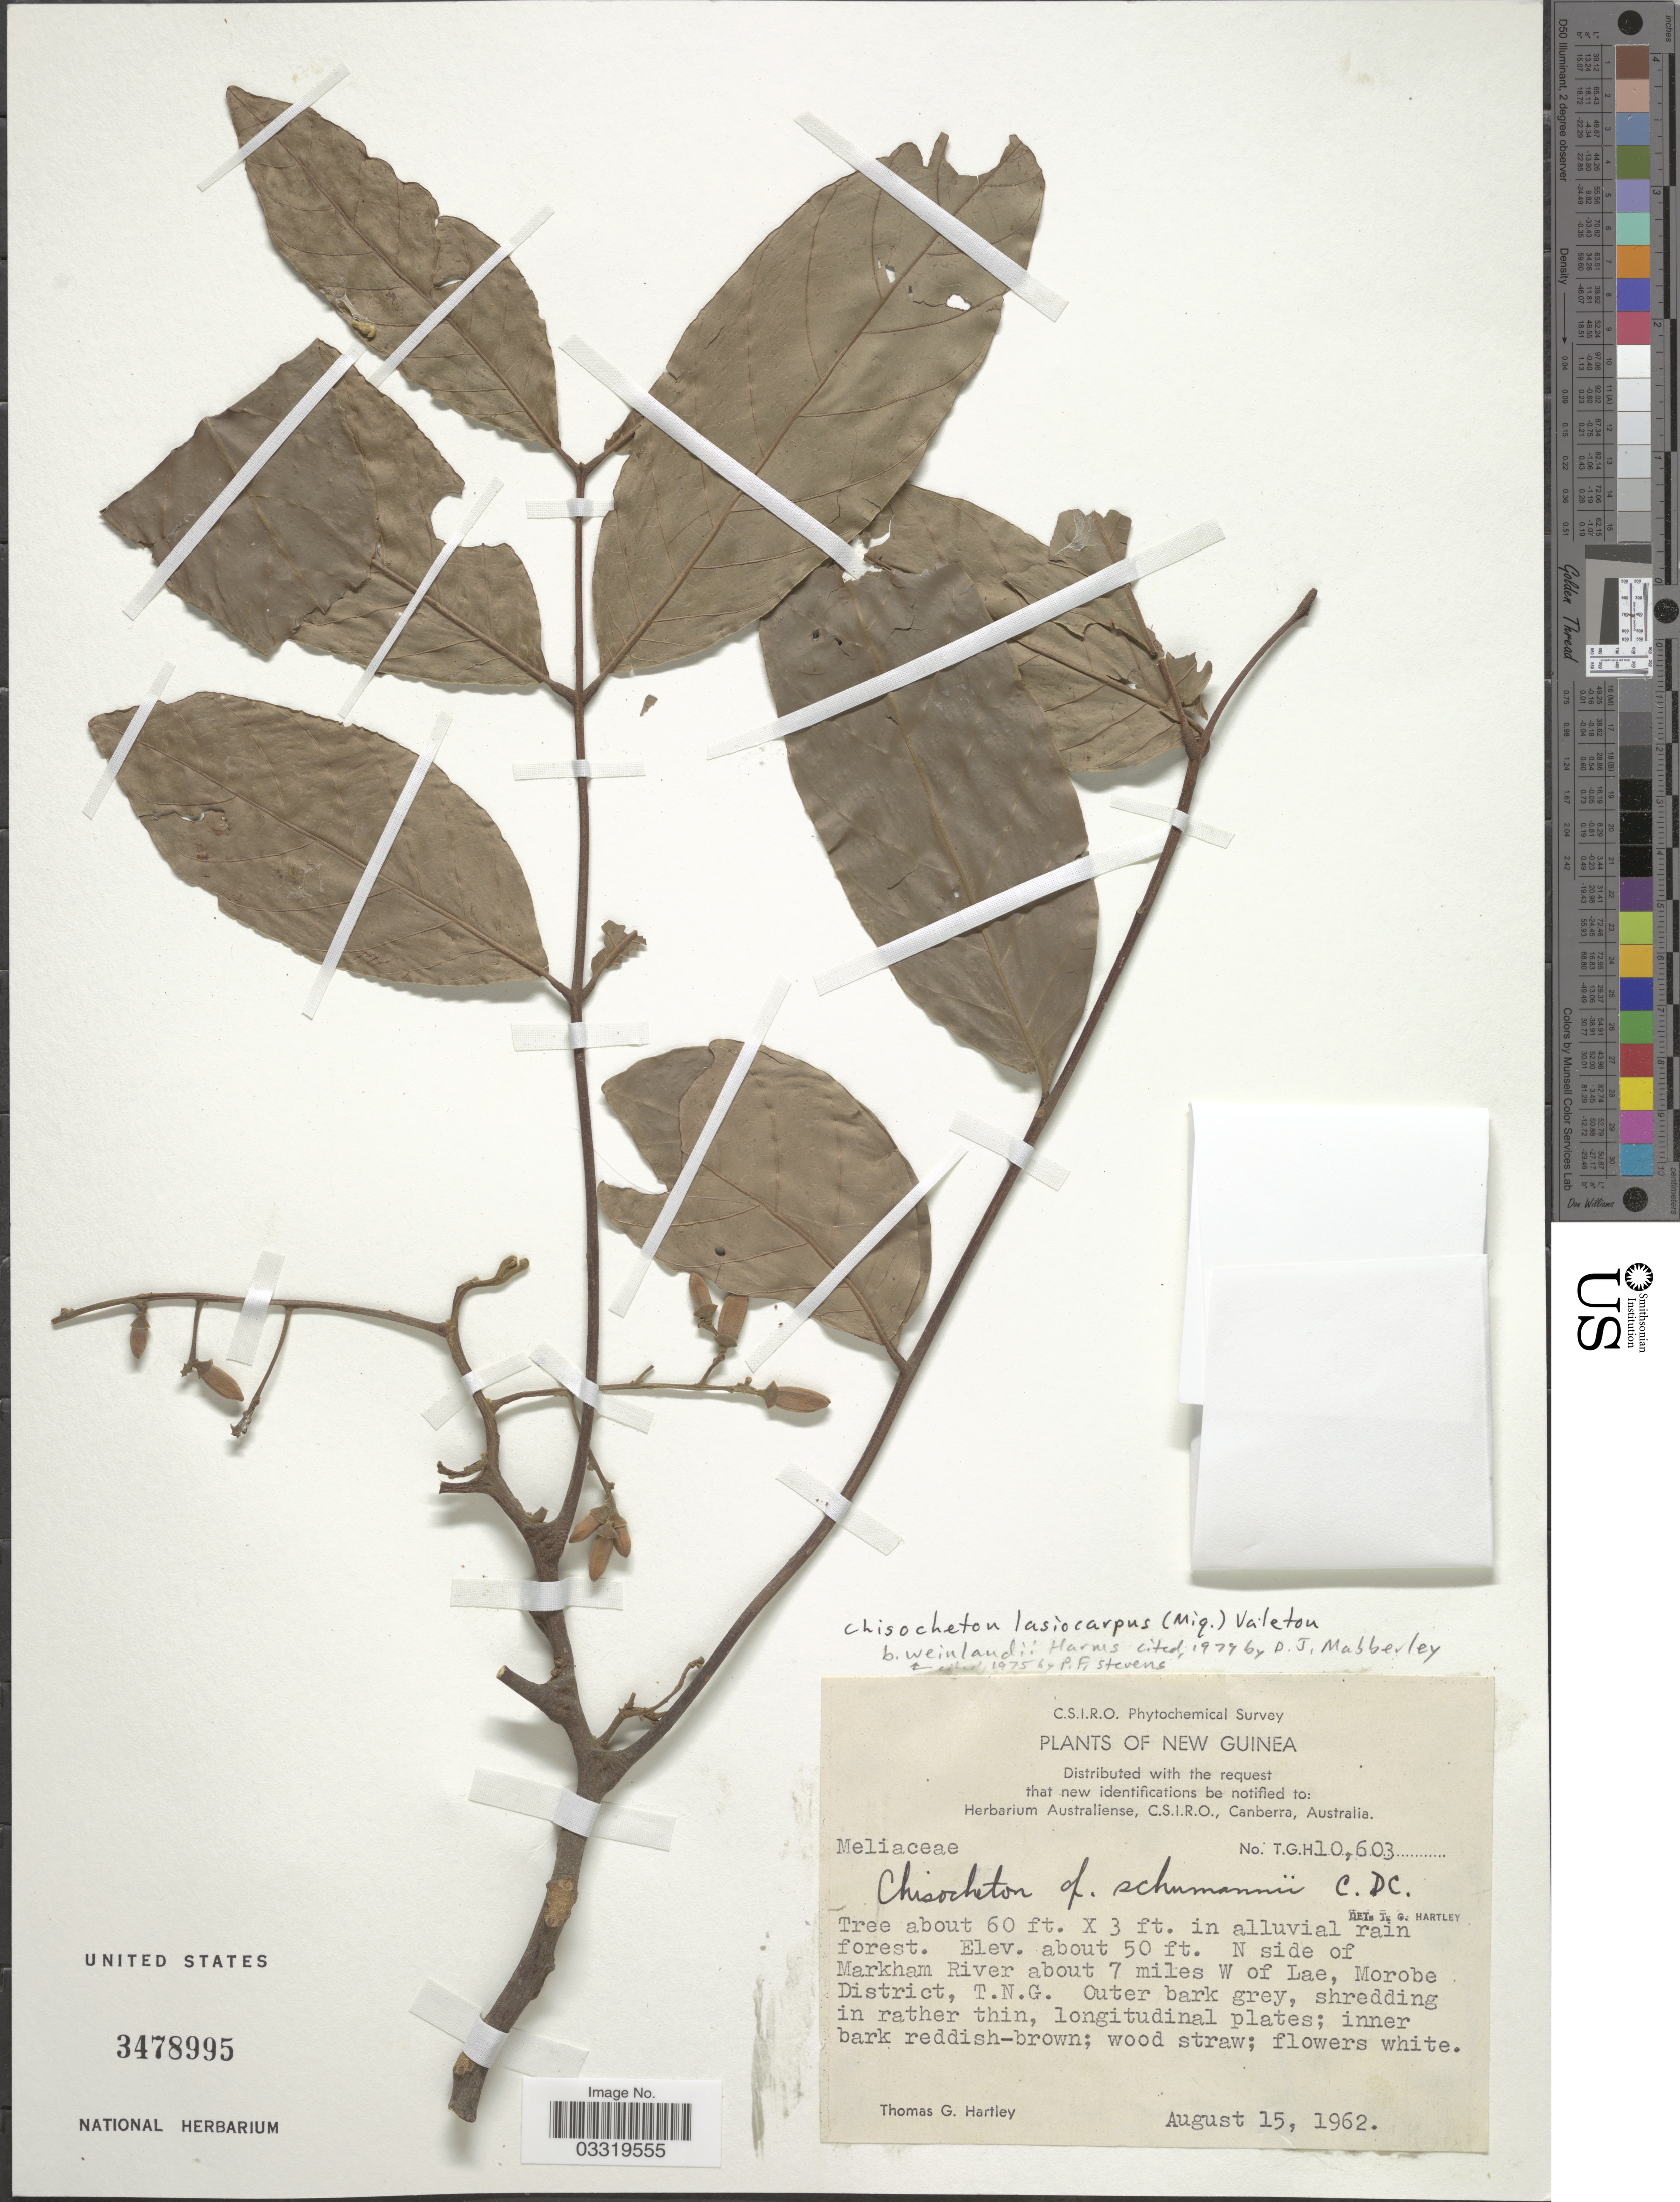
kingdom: Plantae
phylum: Tracheophyta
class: Magnoliopsida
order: Sapindales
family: Meliaceae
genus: Chisocheton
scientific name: Chisocheton lasiocarpus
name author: (Miq.) Valeton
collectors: T. G. Hartley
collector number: TGH10603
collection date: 1962-08-15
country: Papua New Guinea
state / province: Morobe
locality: New Guinea. N side of Markham River Point about 7 miles W of Lae, Morobe District, T.N.G.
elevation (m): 15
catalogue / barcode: US 3478995